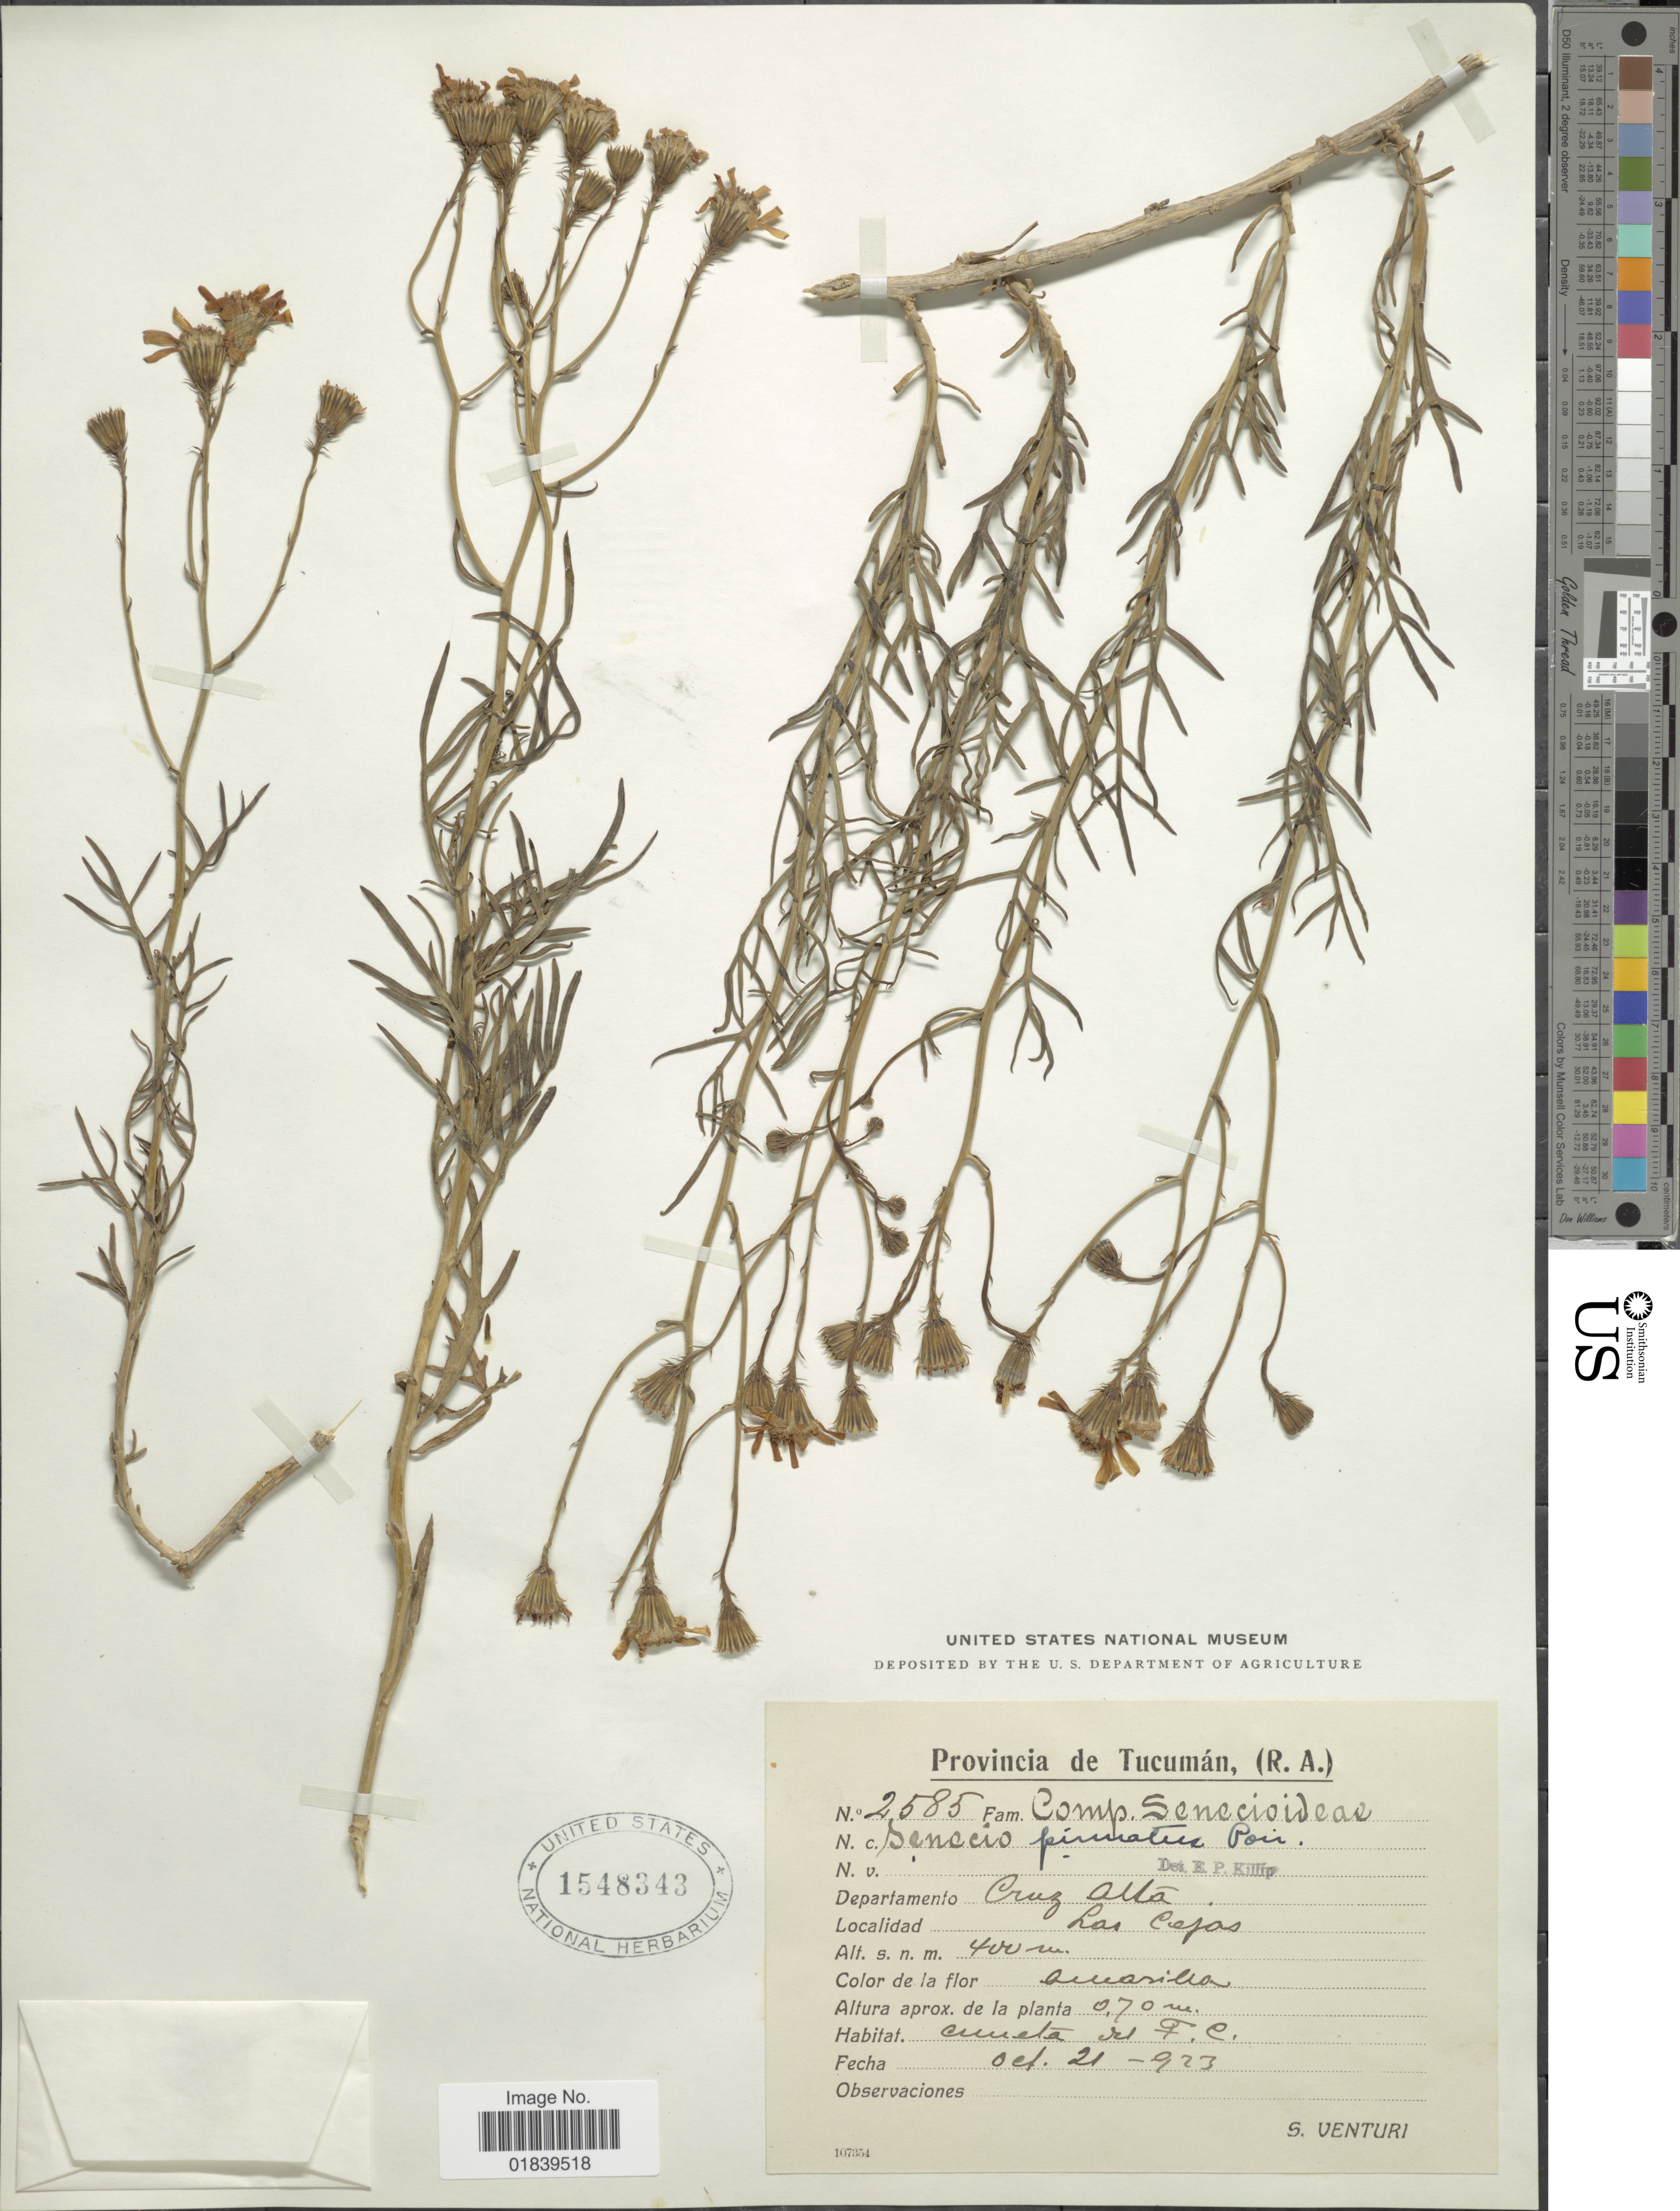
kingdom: Plantae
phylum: Tracheophyta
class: Magnoliopsida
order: Asterales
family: Asteraceae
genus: Senecio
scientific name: Senecio pinnatus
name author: Poir.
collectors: S. Venturi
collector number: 2585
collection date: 1923-10-21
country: Argentina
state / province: Tucuman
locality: Provincia de Tucuman, (R. A). Departamento Cruz Alta. Las Cejas.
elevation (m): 400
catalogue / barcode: US 1548343